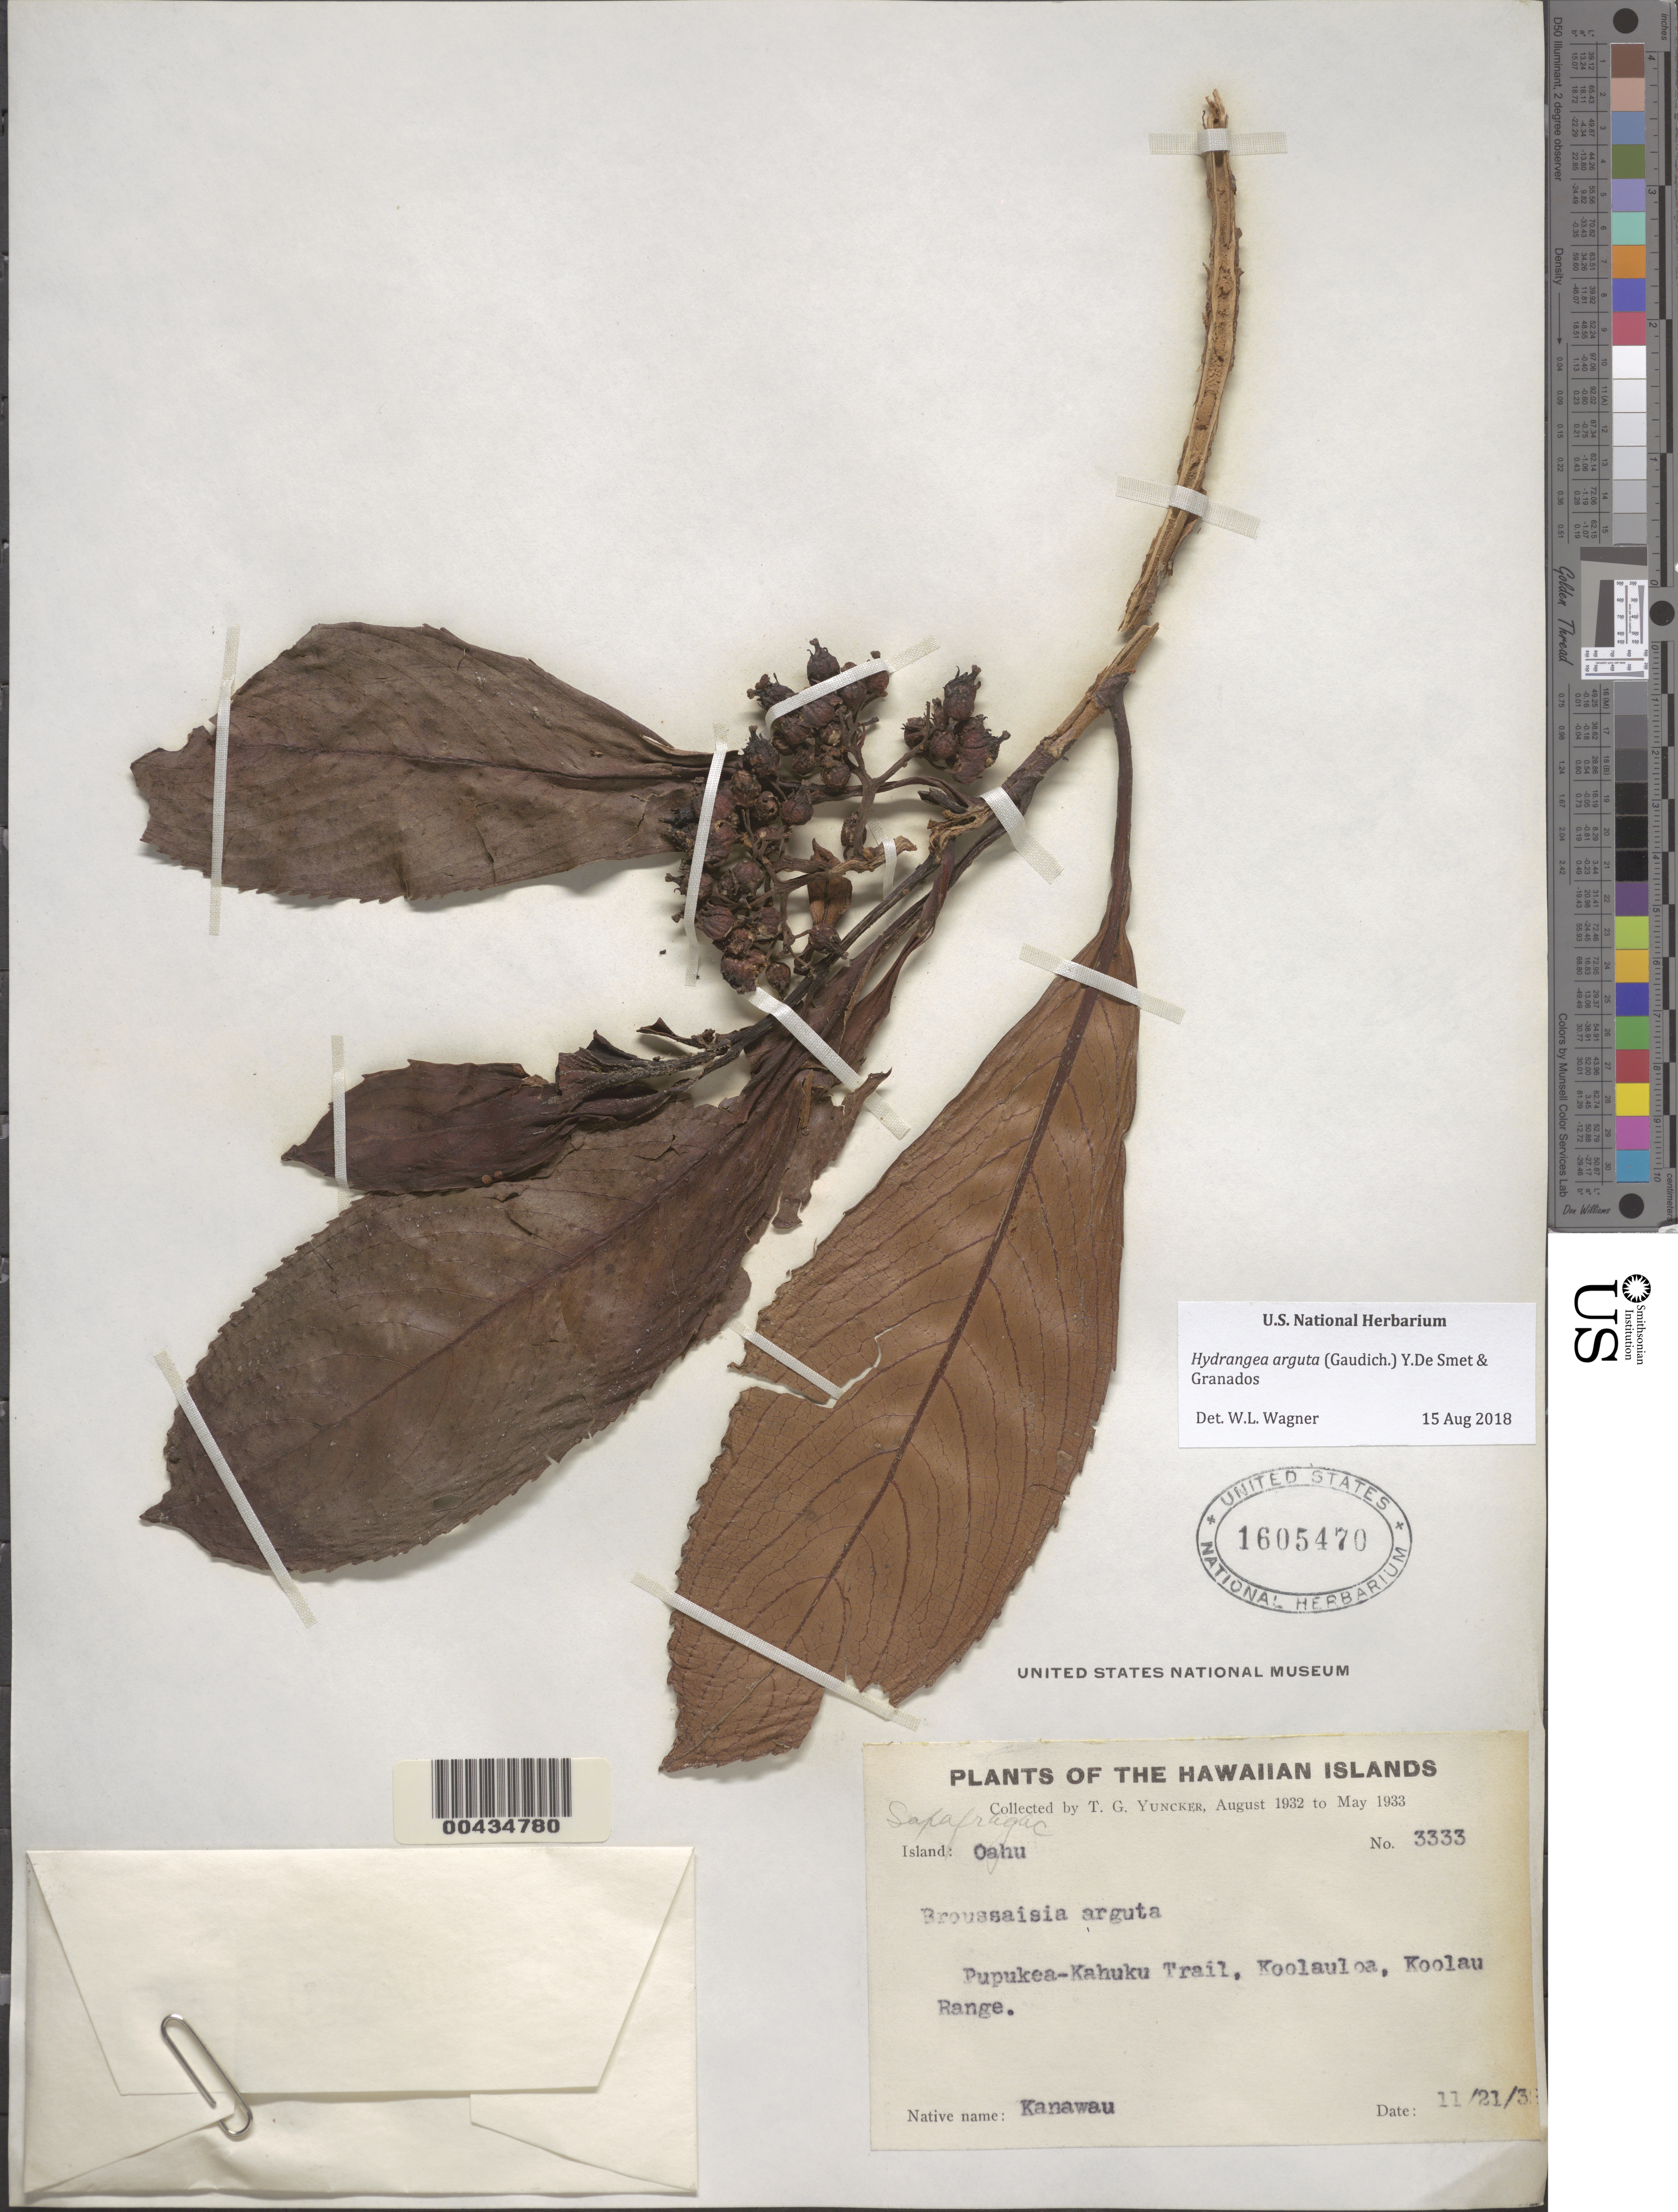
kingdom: Plantae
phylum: Tracheophyta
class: Magnoliopsida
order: Cornales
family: Hydrangeaceae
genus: Hydrangea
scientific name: Hydrangea arguta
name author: (Gaudich.) Y. De Smet & C. Granados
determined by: Wagner, W. L., (BOT), Smithsonian Institution - National Museum of Natural History (UNITED STATES)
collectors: T. G. Yuncker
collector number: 3333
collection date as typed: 21 Nov 1932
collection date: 1932-11-21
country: United States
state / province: Hawaii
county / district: Honolulu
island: Oahu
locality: Pupukea-Kahuku Trail, Koolauloa, Koolau range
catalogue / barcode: US 1605470